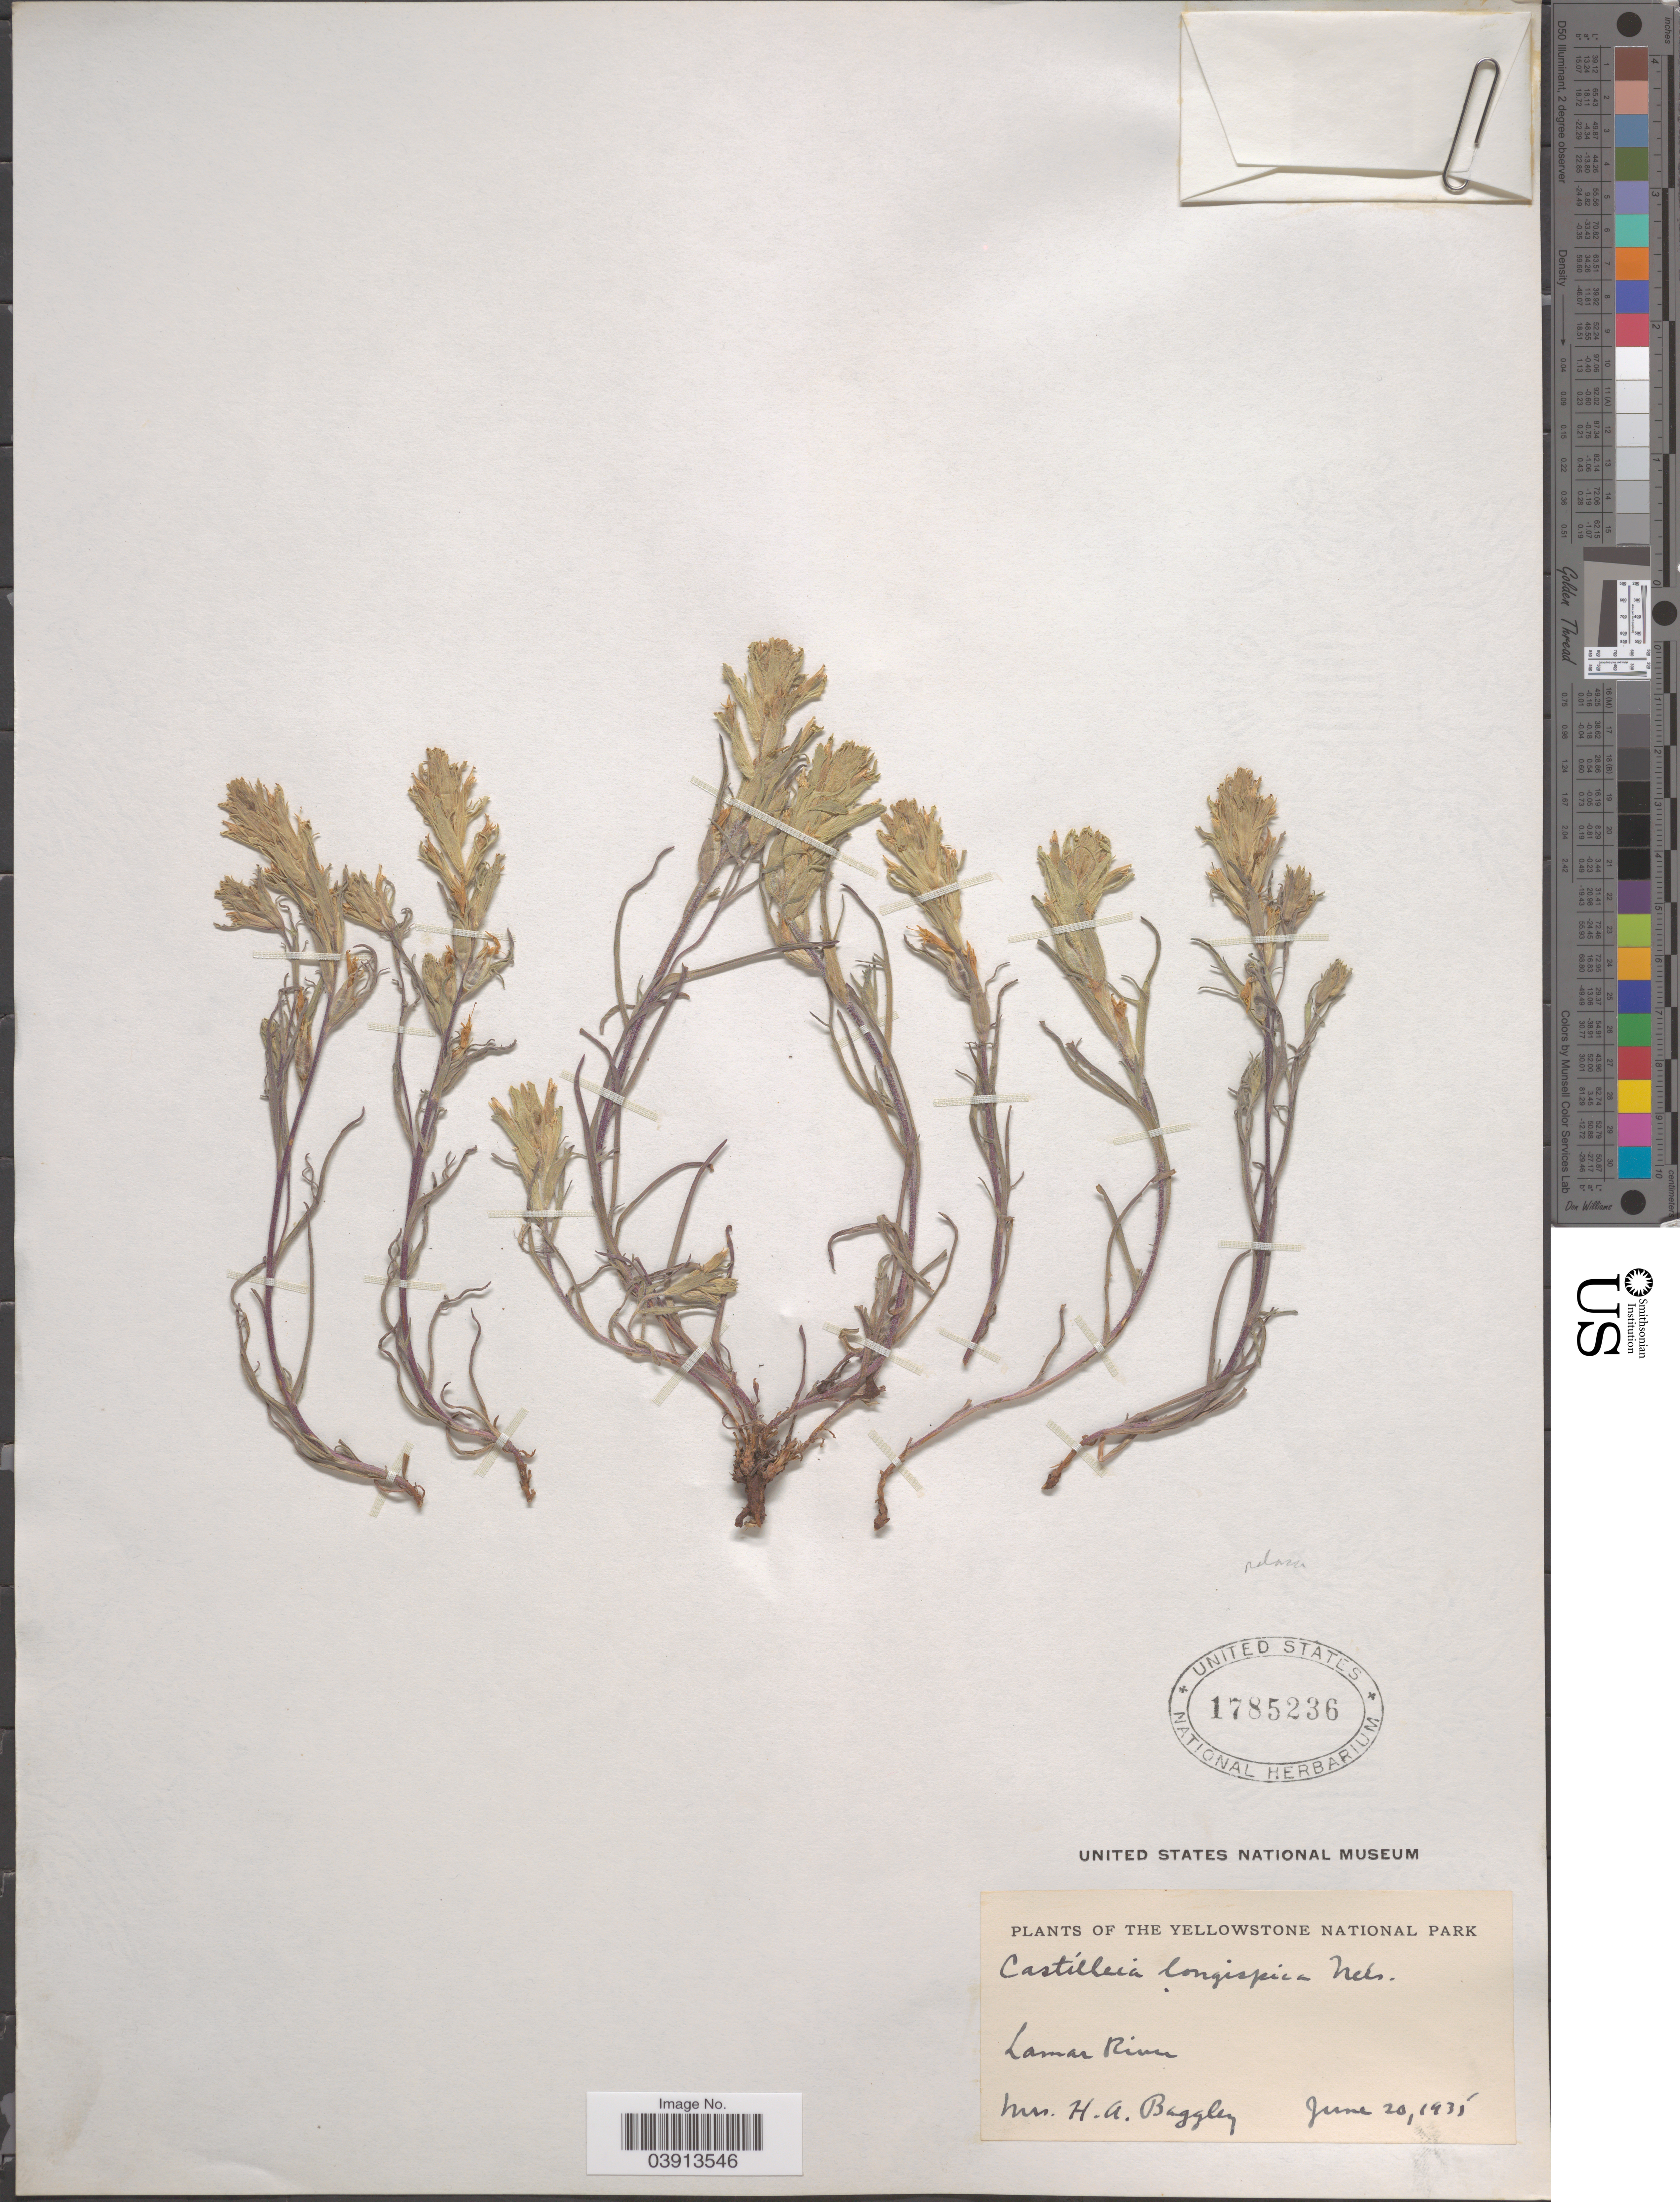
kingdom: Plantae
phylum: Tracheophyta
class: Magnoliopsida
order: Lamiales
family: Orobanchaceae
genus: Castilleja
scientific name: Castilleja pilosa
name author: (S. Watson) Rydb.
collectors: H. Baggley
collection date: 1935-06-20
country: United States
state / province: Wyoming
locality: The Yellowstone National Park. Lamar River.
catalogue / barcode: US 1785236